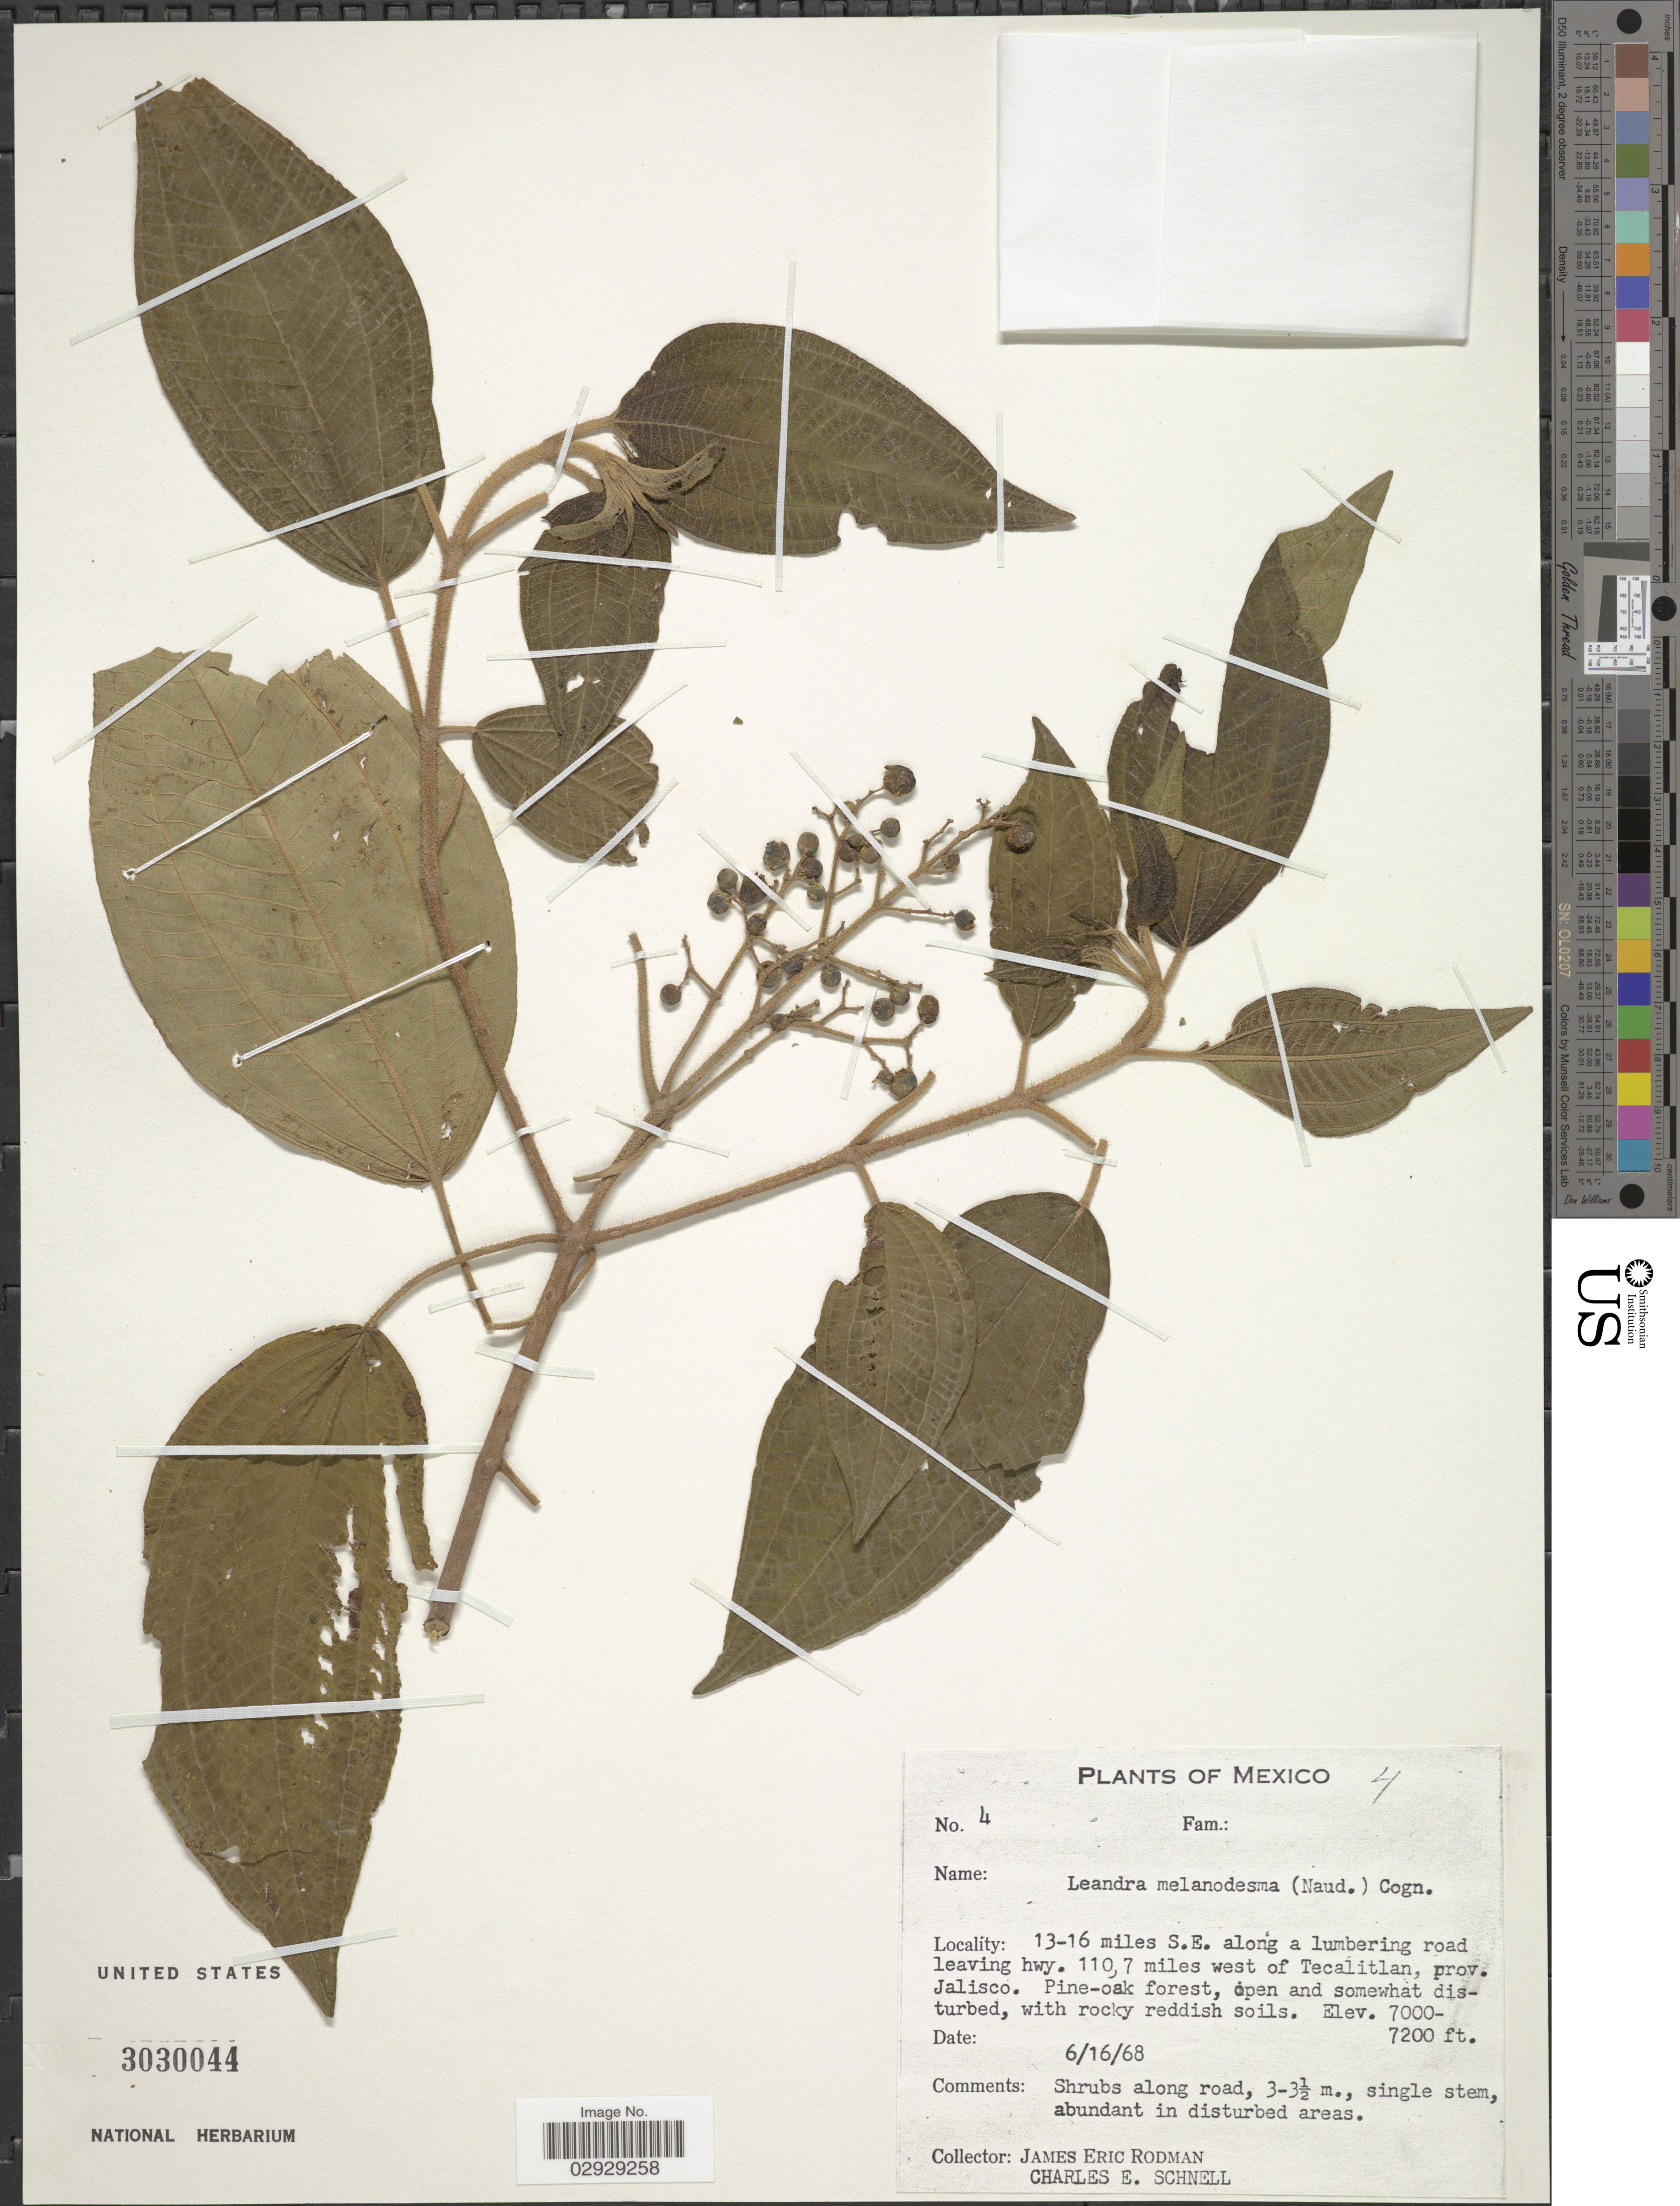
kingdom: Plantae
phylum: Tracheophyta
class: Magnoliopsida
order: Myrtales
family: Melastomataceae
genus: Leandra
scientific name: Leandra melanodesma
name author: (Naudin) Cogn.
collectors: J. Rodman & C. Schnell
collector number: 4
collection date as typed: Transcribed d/m/y: 16/6/68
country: Mexico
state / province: Jalisco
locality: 13-16 miles S.E. along a lumbering road leaving hwy. 110, 7 miles west of Tecalitlan.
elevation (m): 2134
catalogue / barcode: US 3030044